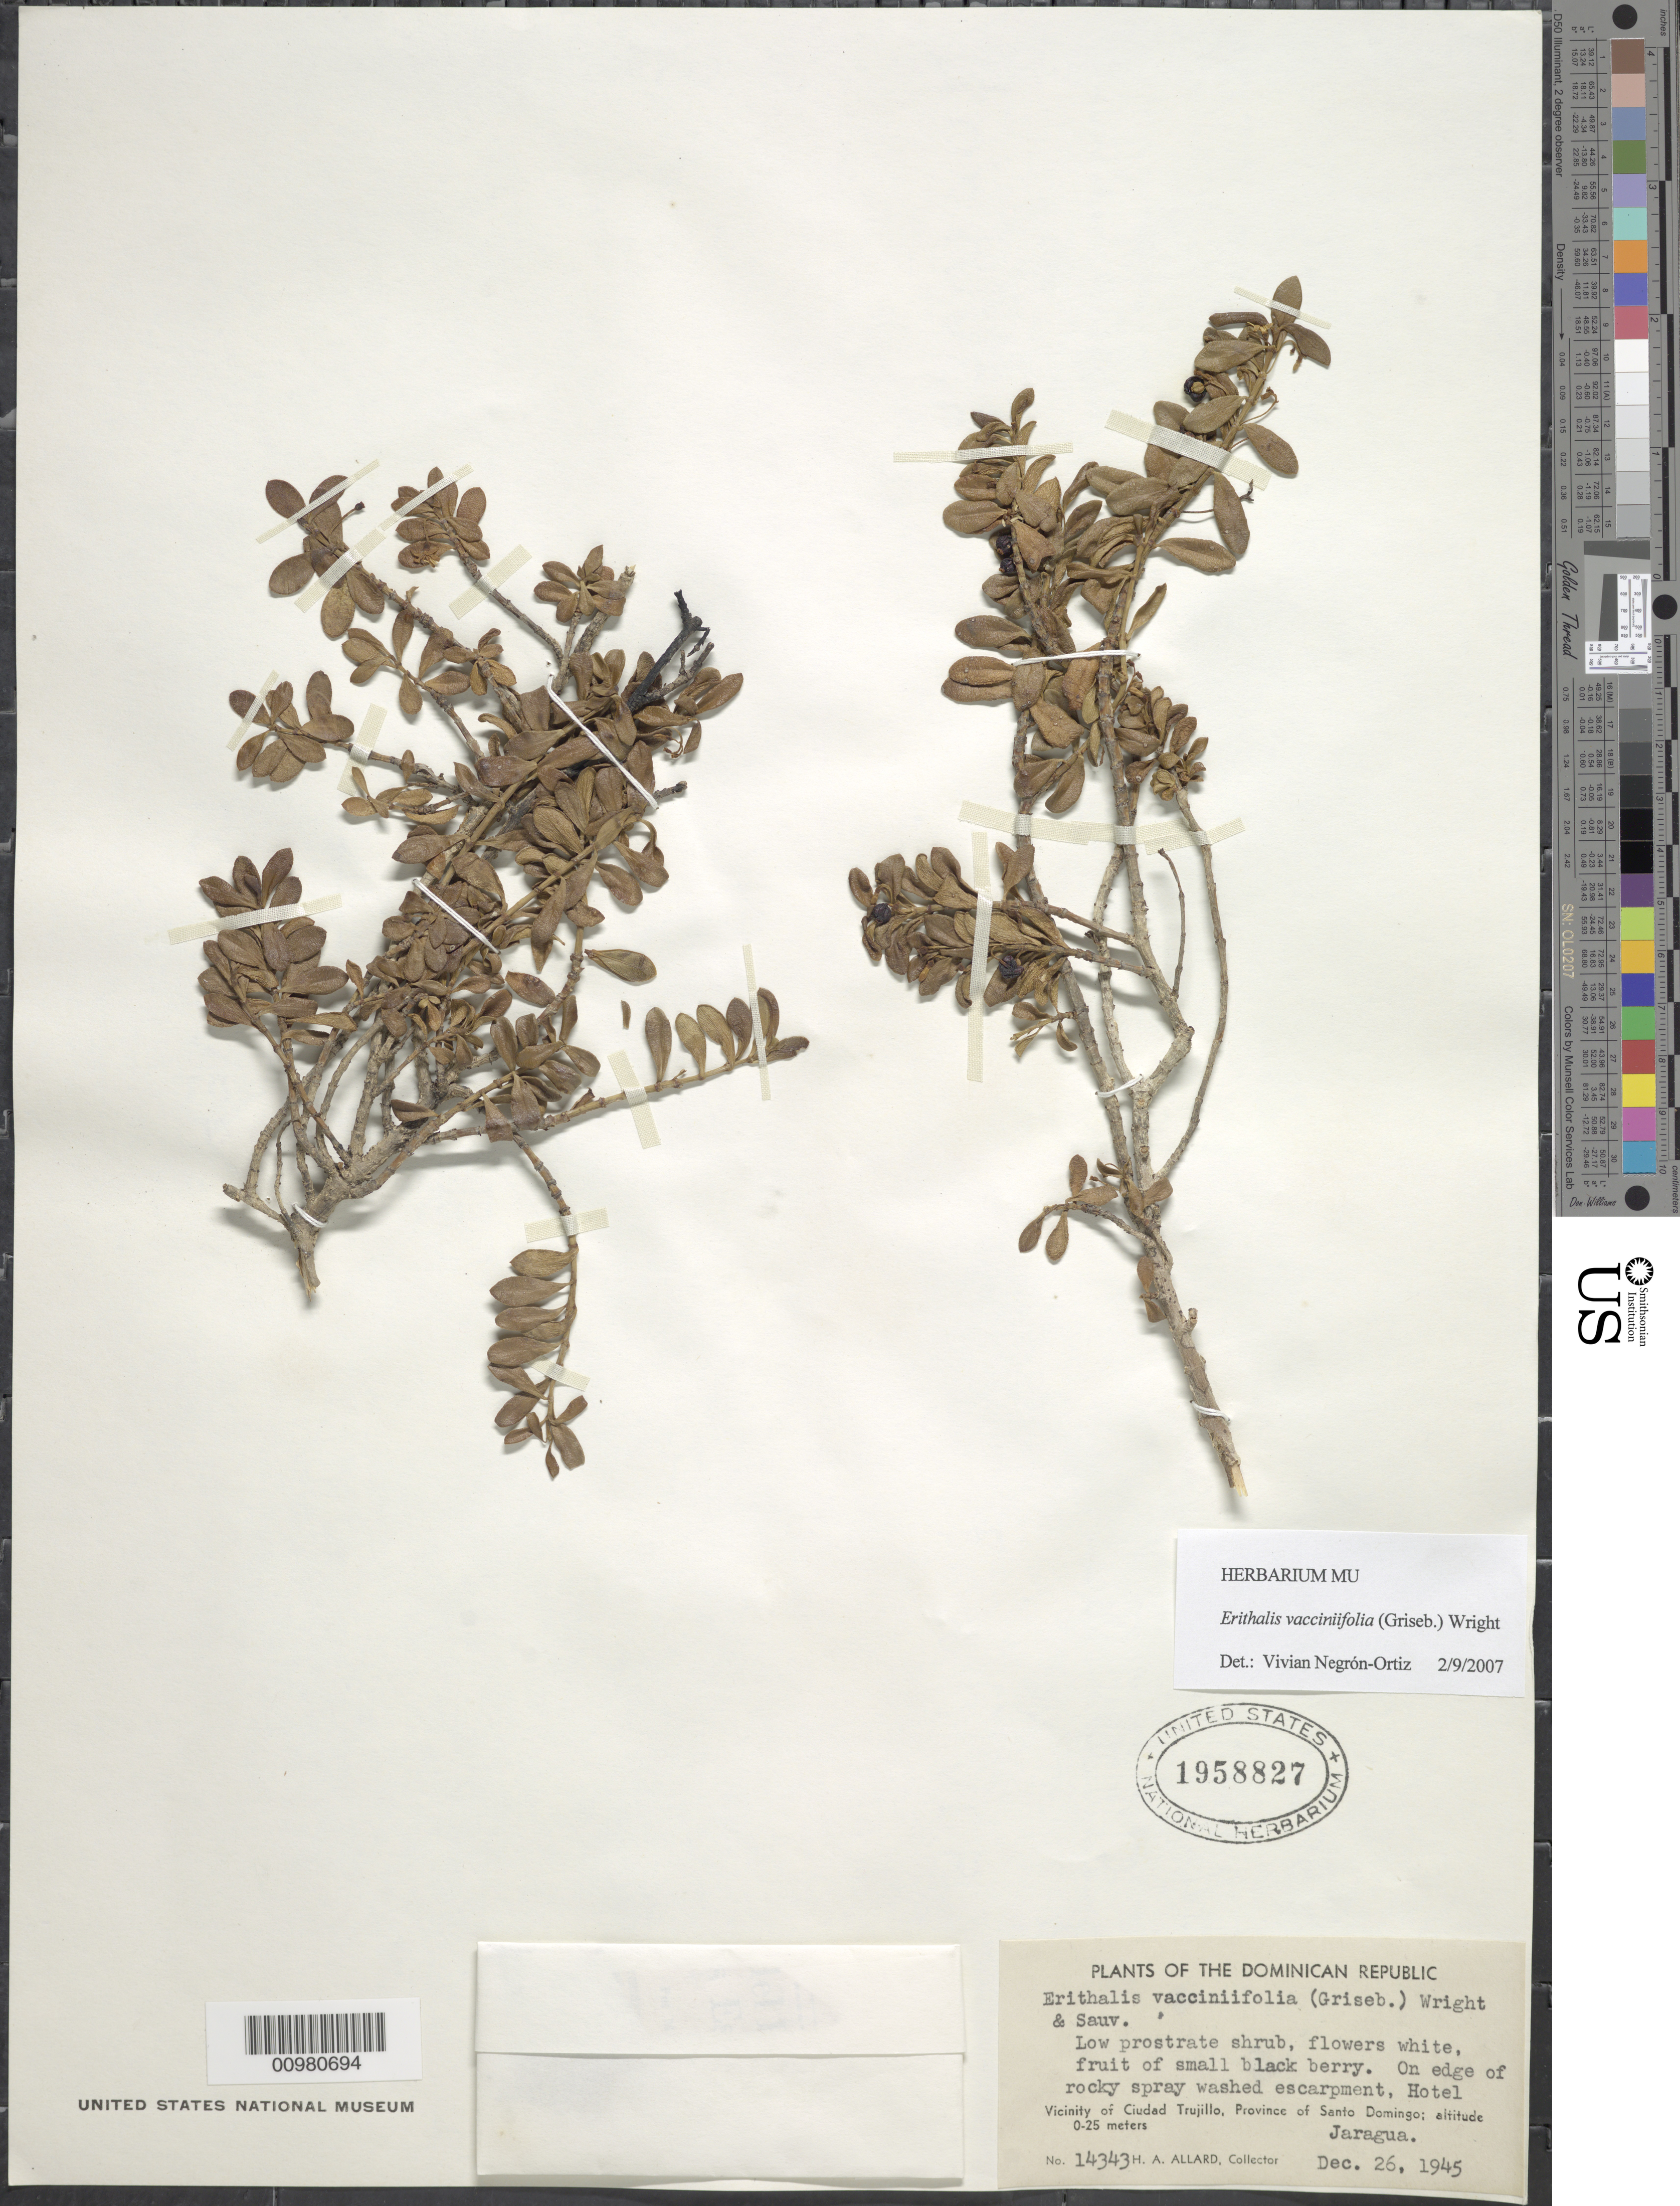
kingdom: Plantae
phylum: Tracheophyta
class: Magnoliopsida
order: Gentianales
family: Rubiaceae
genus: Erithalis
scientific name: Erithalis vacciniifolia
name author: (Griseb.) C. Wright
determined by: Negrón-Ortiz, V.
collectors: A. H. Allard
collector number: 14343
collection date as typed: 26 Dec 1945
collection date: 1945-12-26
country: Dominican Republic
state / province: Santo Domingo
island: Hispaniola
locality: Vicinity of Ciudad Trujillo, Hotel Jaragua.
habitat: On edge of rocky spray washed escarpment.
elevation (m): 0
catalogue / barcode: US 1958827